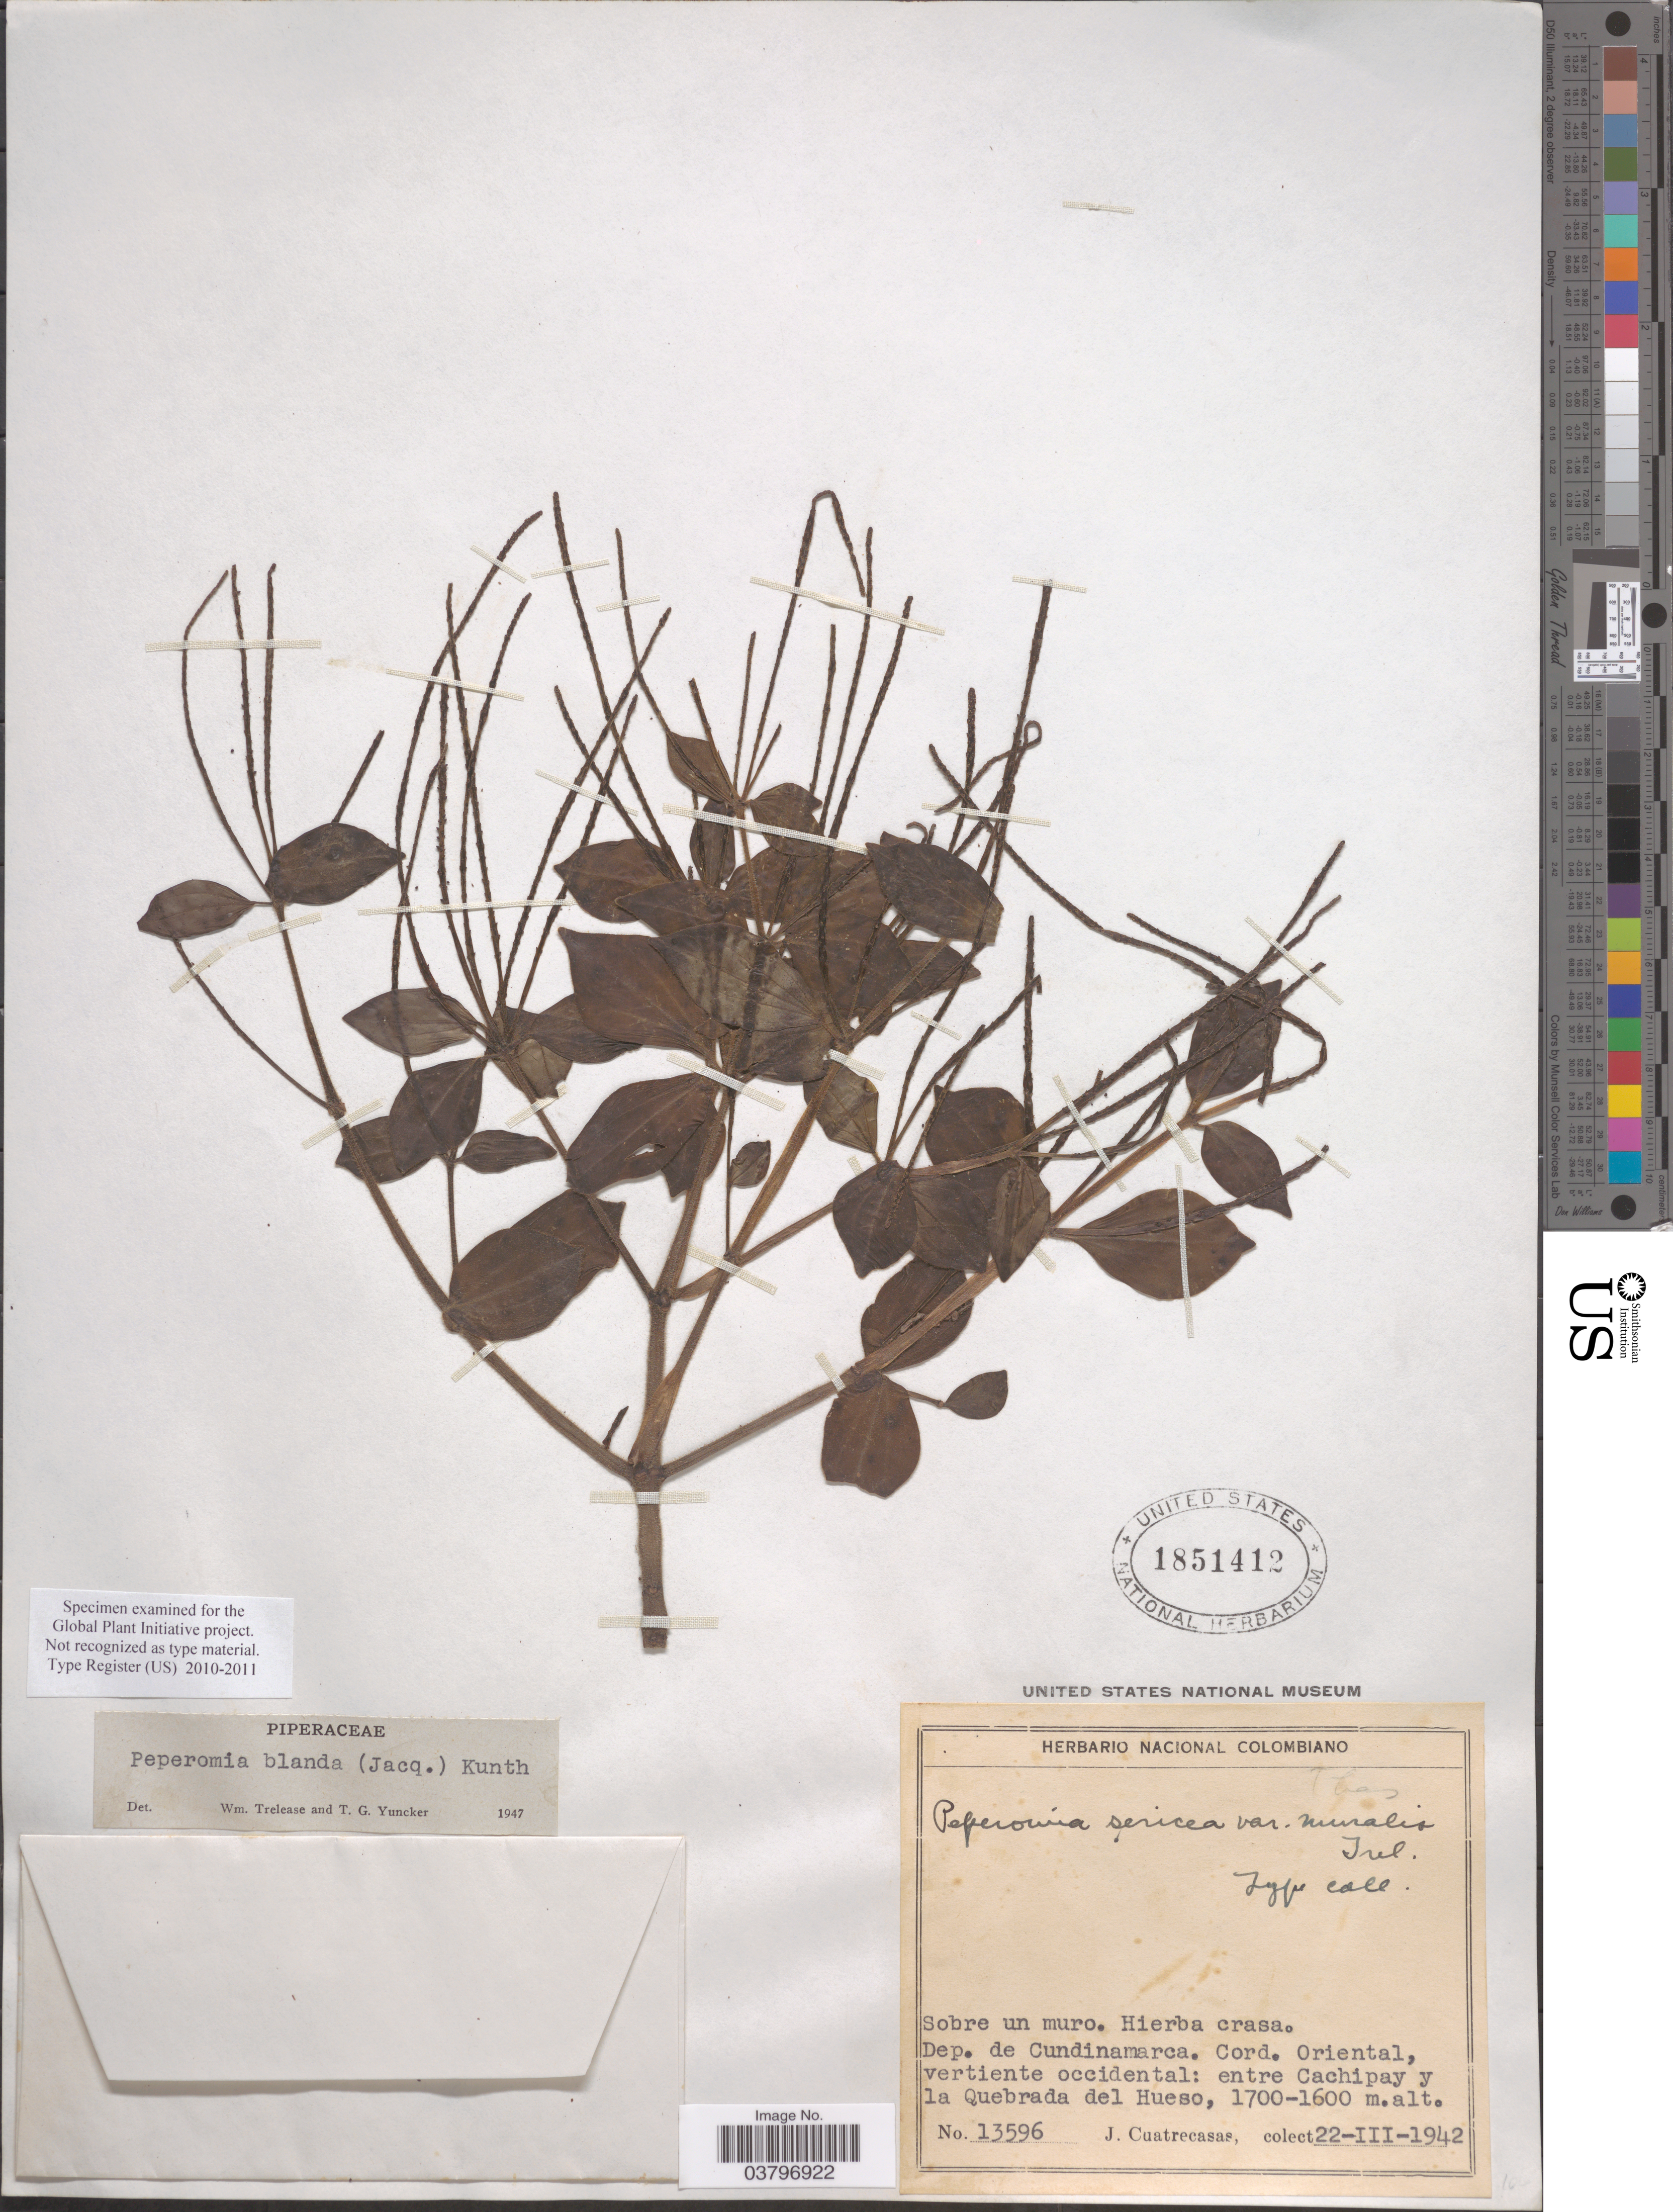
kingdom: Plantae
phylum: Tracheophyta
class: Magnoliopsida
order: Piperales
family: Piperaceae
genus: Peperomia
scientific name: Peperomia blanda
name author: (Jacq.) Kunth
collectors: J. Cuatrecasas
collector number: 13596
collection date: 1942-03-22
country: Colombia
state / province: Cundinamarca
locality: Dep. de Cundinamarca. Cord. Oriental, vertiente occidental: entre Cachipay y la Quebrada del Hueso.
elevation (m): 1600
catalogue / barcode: US 1851412